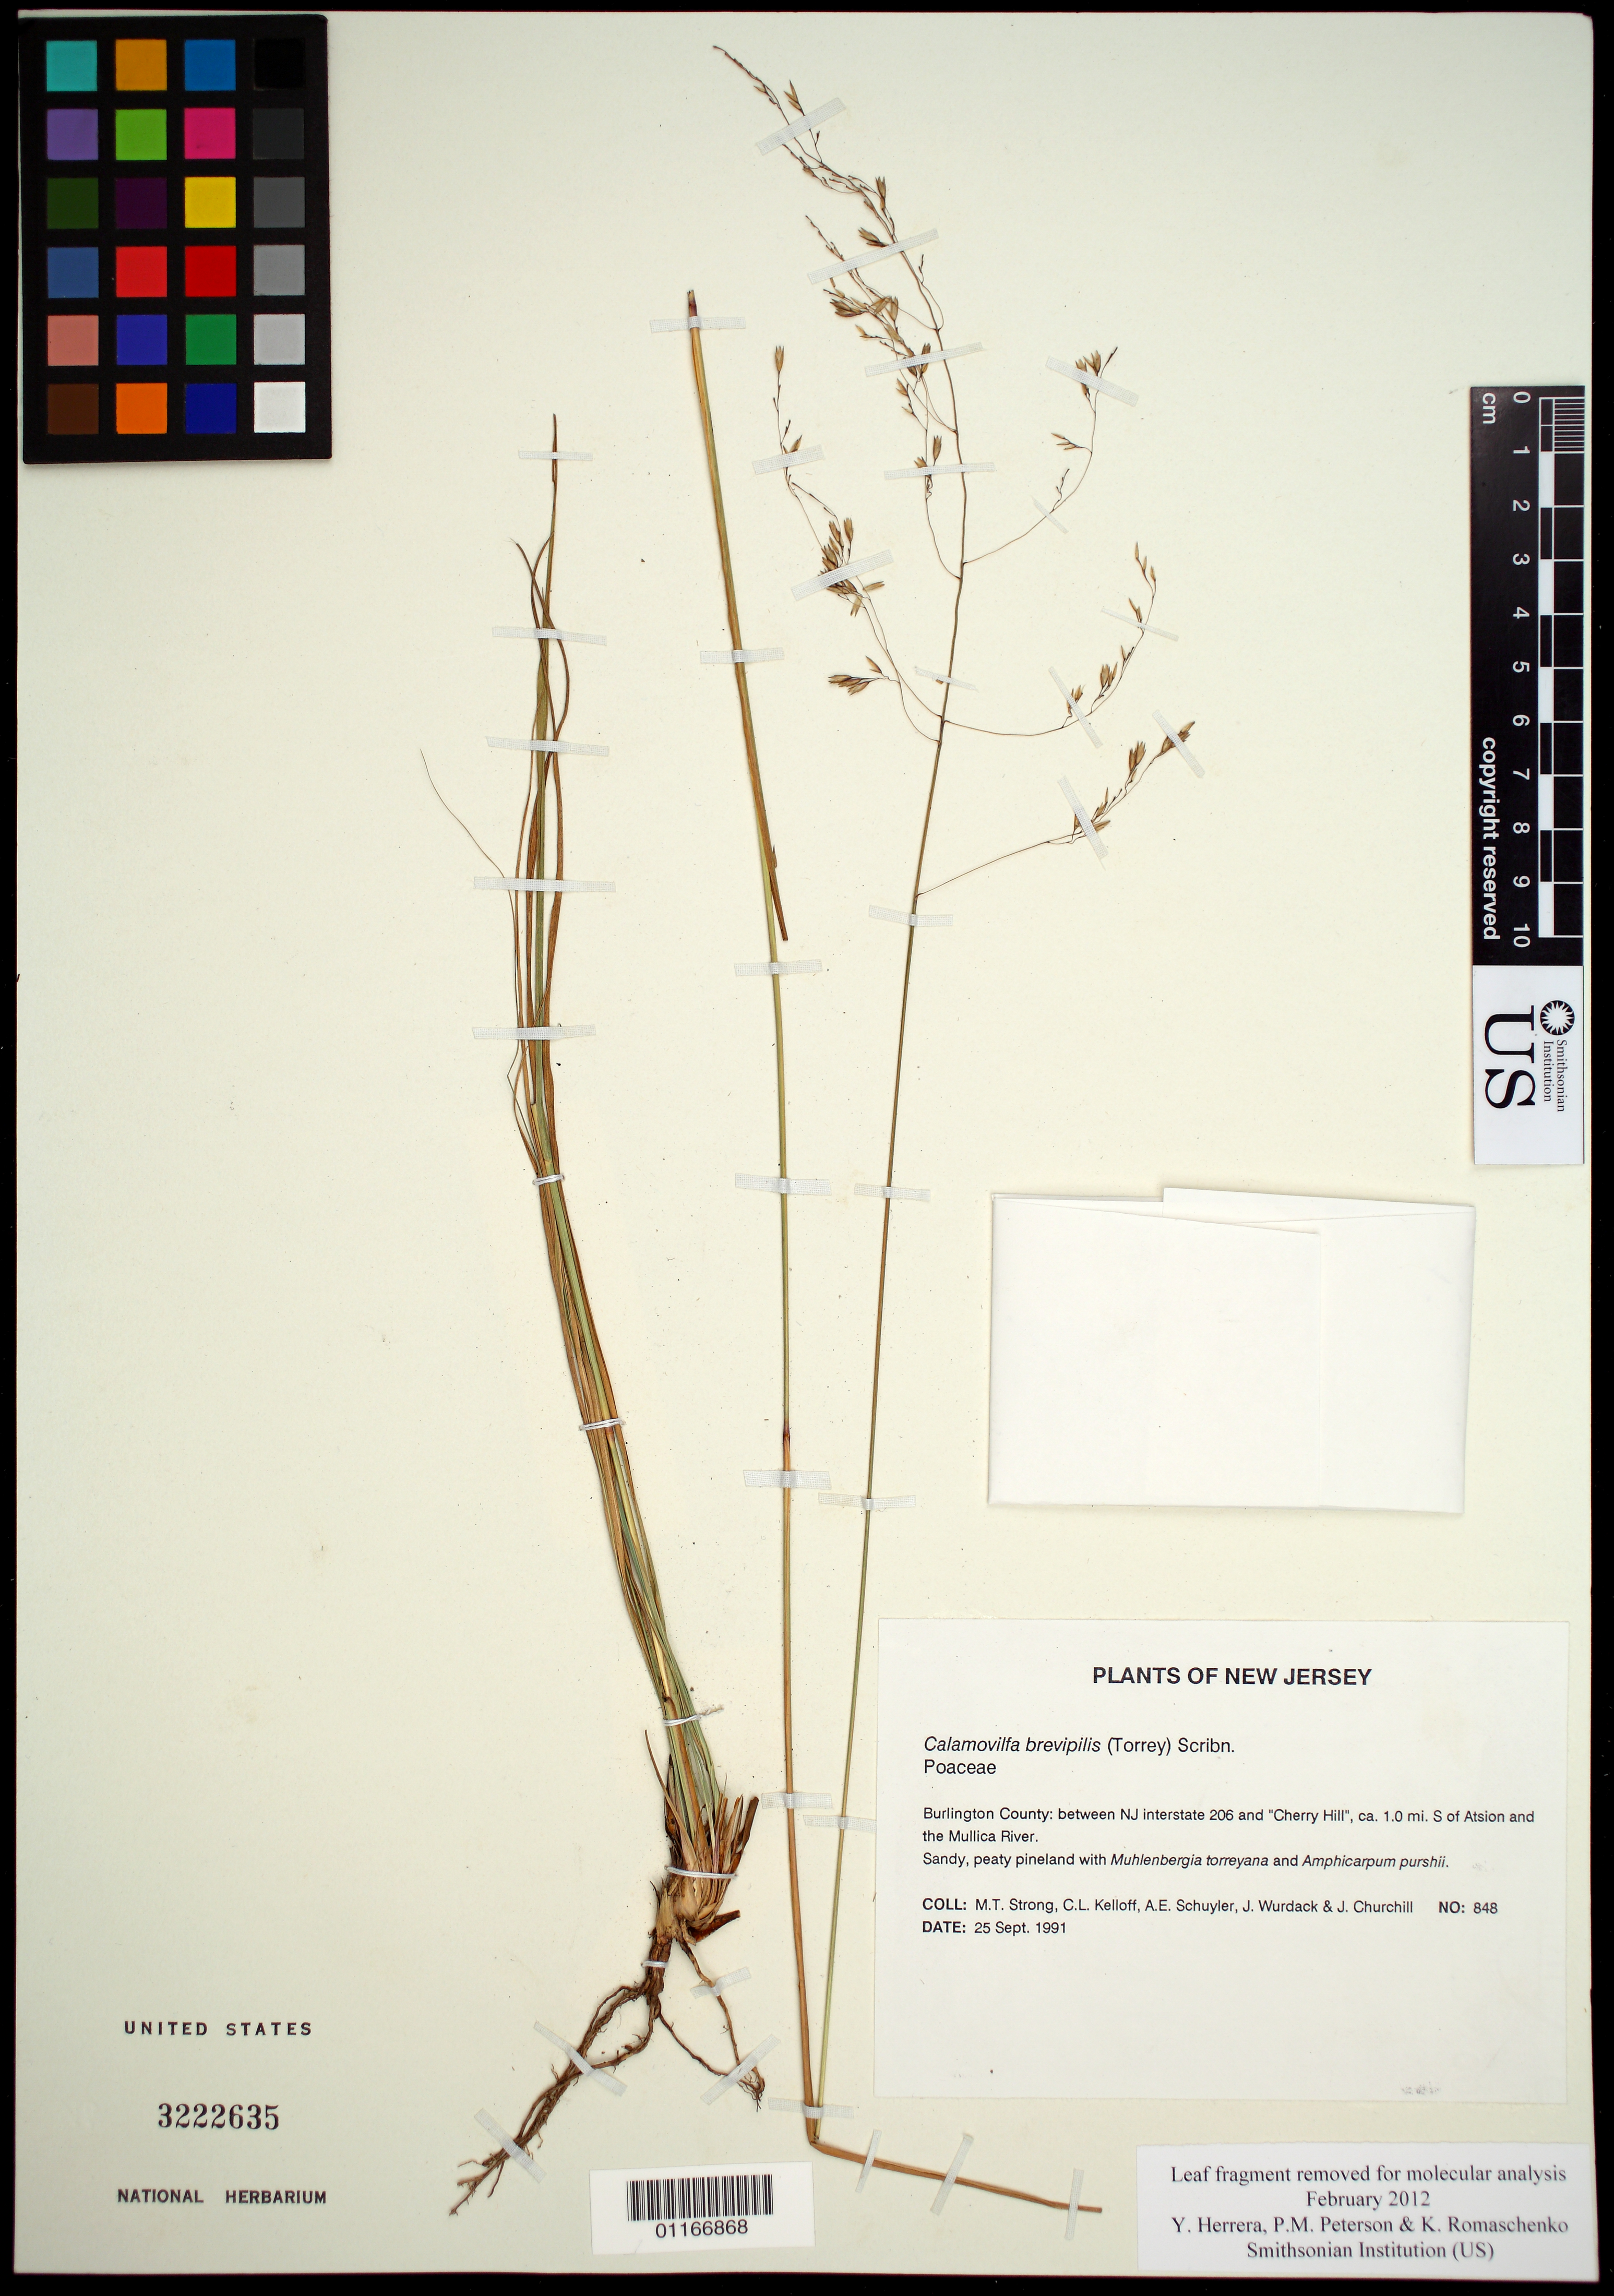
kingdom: Plantae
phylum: Tracheophyta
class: Liliopsida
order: Poales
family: Poaceae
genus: Calamovilfa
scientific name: Calamovilfa brevipilis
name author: (Torr.) Scribn.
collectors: M. T. Strong, C. L. Kelloff, A. Schuyler, J. J. Wurdack & J. Churchill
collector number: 848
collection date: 1991-09-25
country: United States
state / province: New Jersey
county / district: Burlington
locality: Between NJ Interstate 206 and Cherry Hill, ca. 1.0 mile S of Atsion and the Mullica River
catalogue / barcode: US 3222635